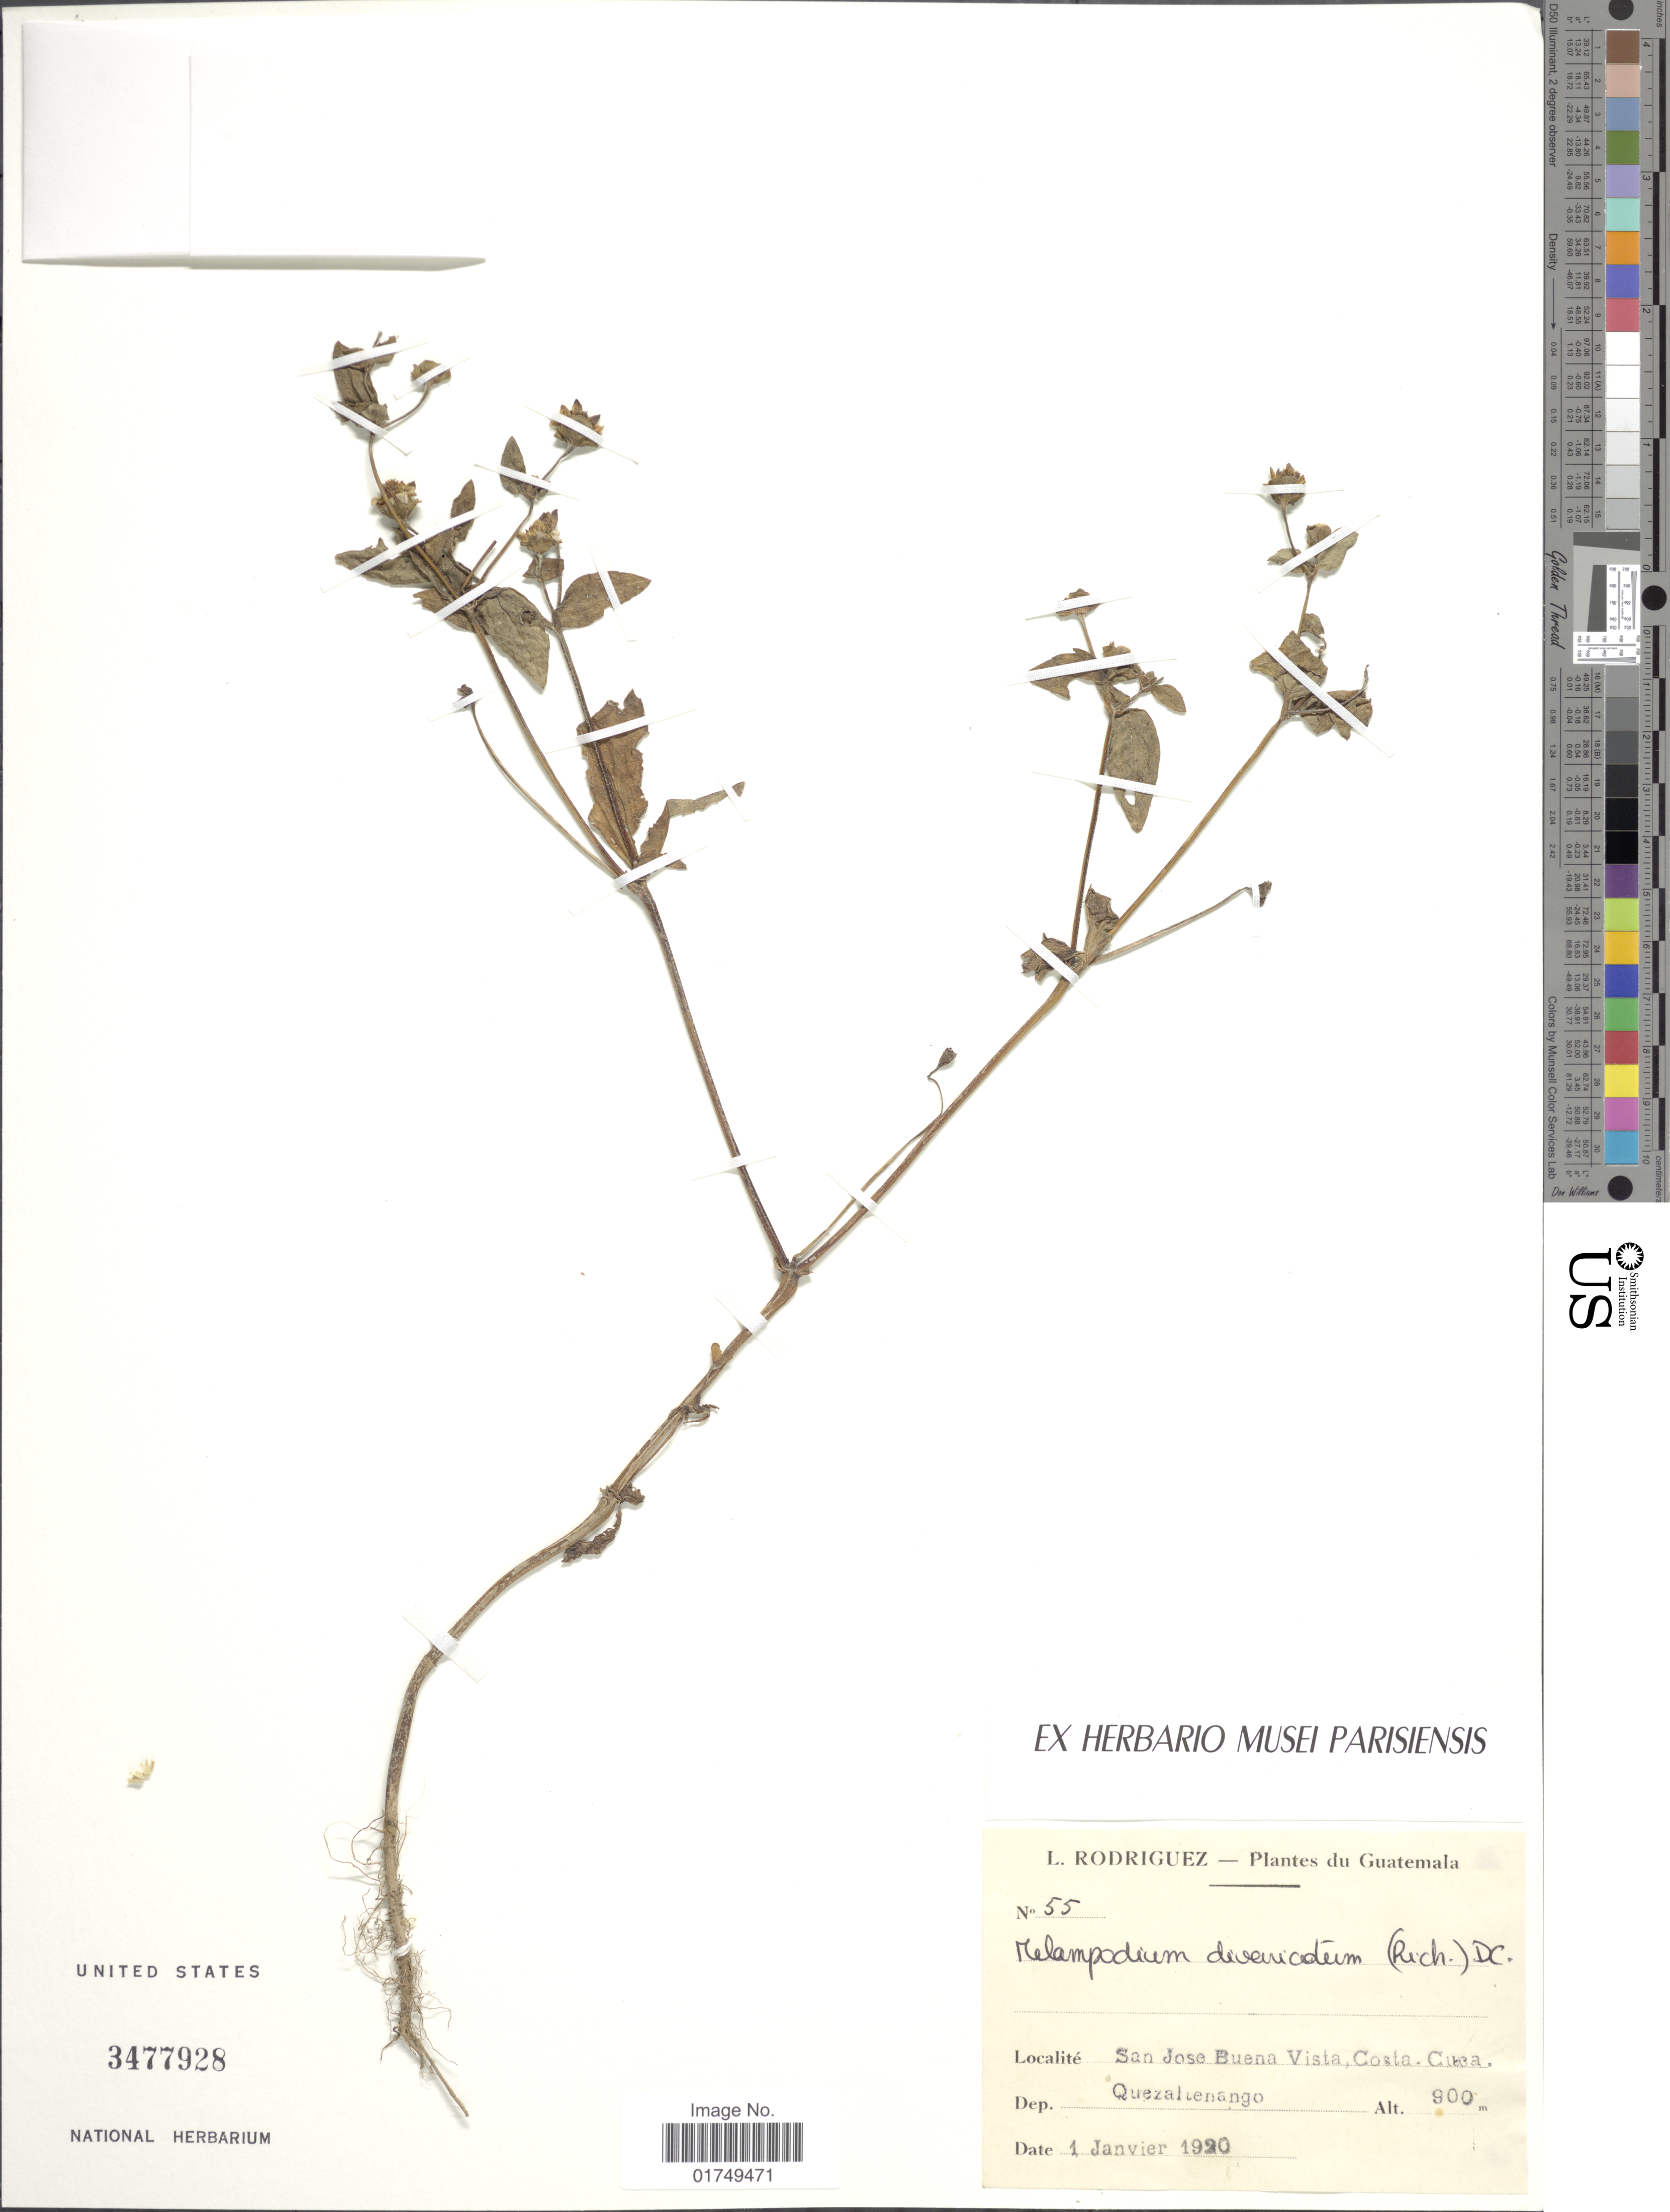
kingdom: Plantae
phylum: Tracheophyta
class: Magnoliopsida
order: Asterales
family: Asteraceae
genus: Melampodium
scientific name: Melampodium divaricatum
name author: (Rich.) DC.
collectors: I. Rodríguez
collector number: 55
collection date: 1920-01-01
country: Guatemala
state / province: Quetzaltenango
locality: San Jose Buena Vista, Costa, Cuenca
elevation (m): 900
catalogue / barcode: US 3477928